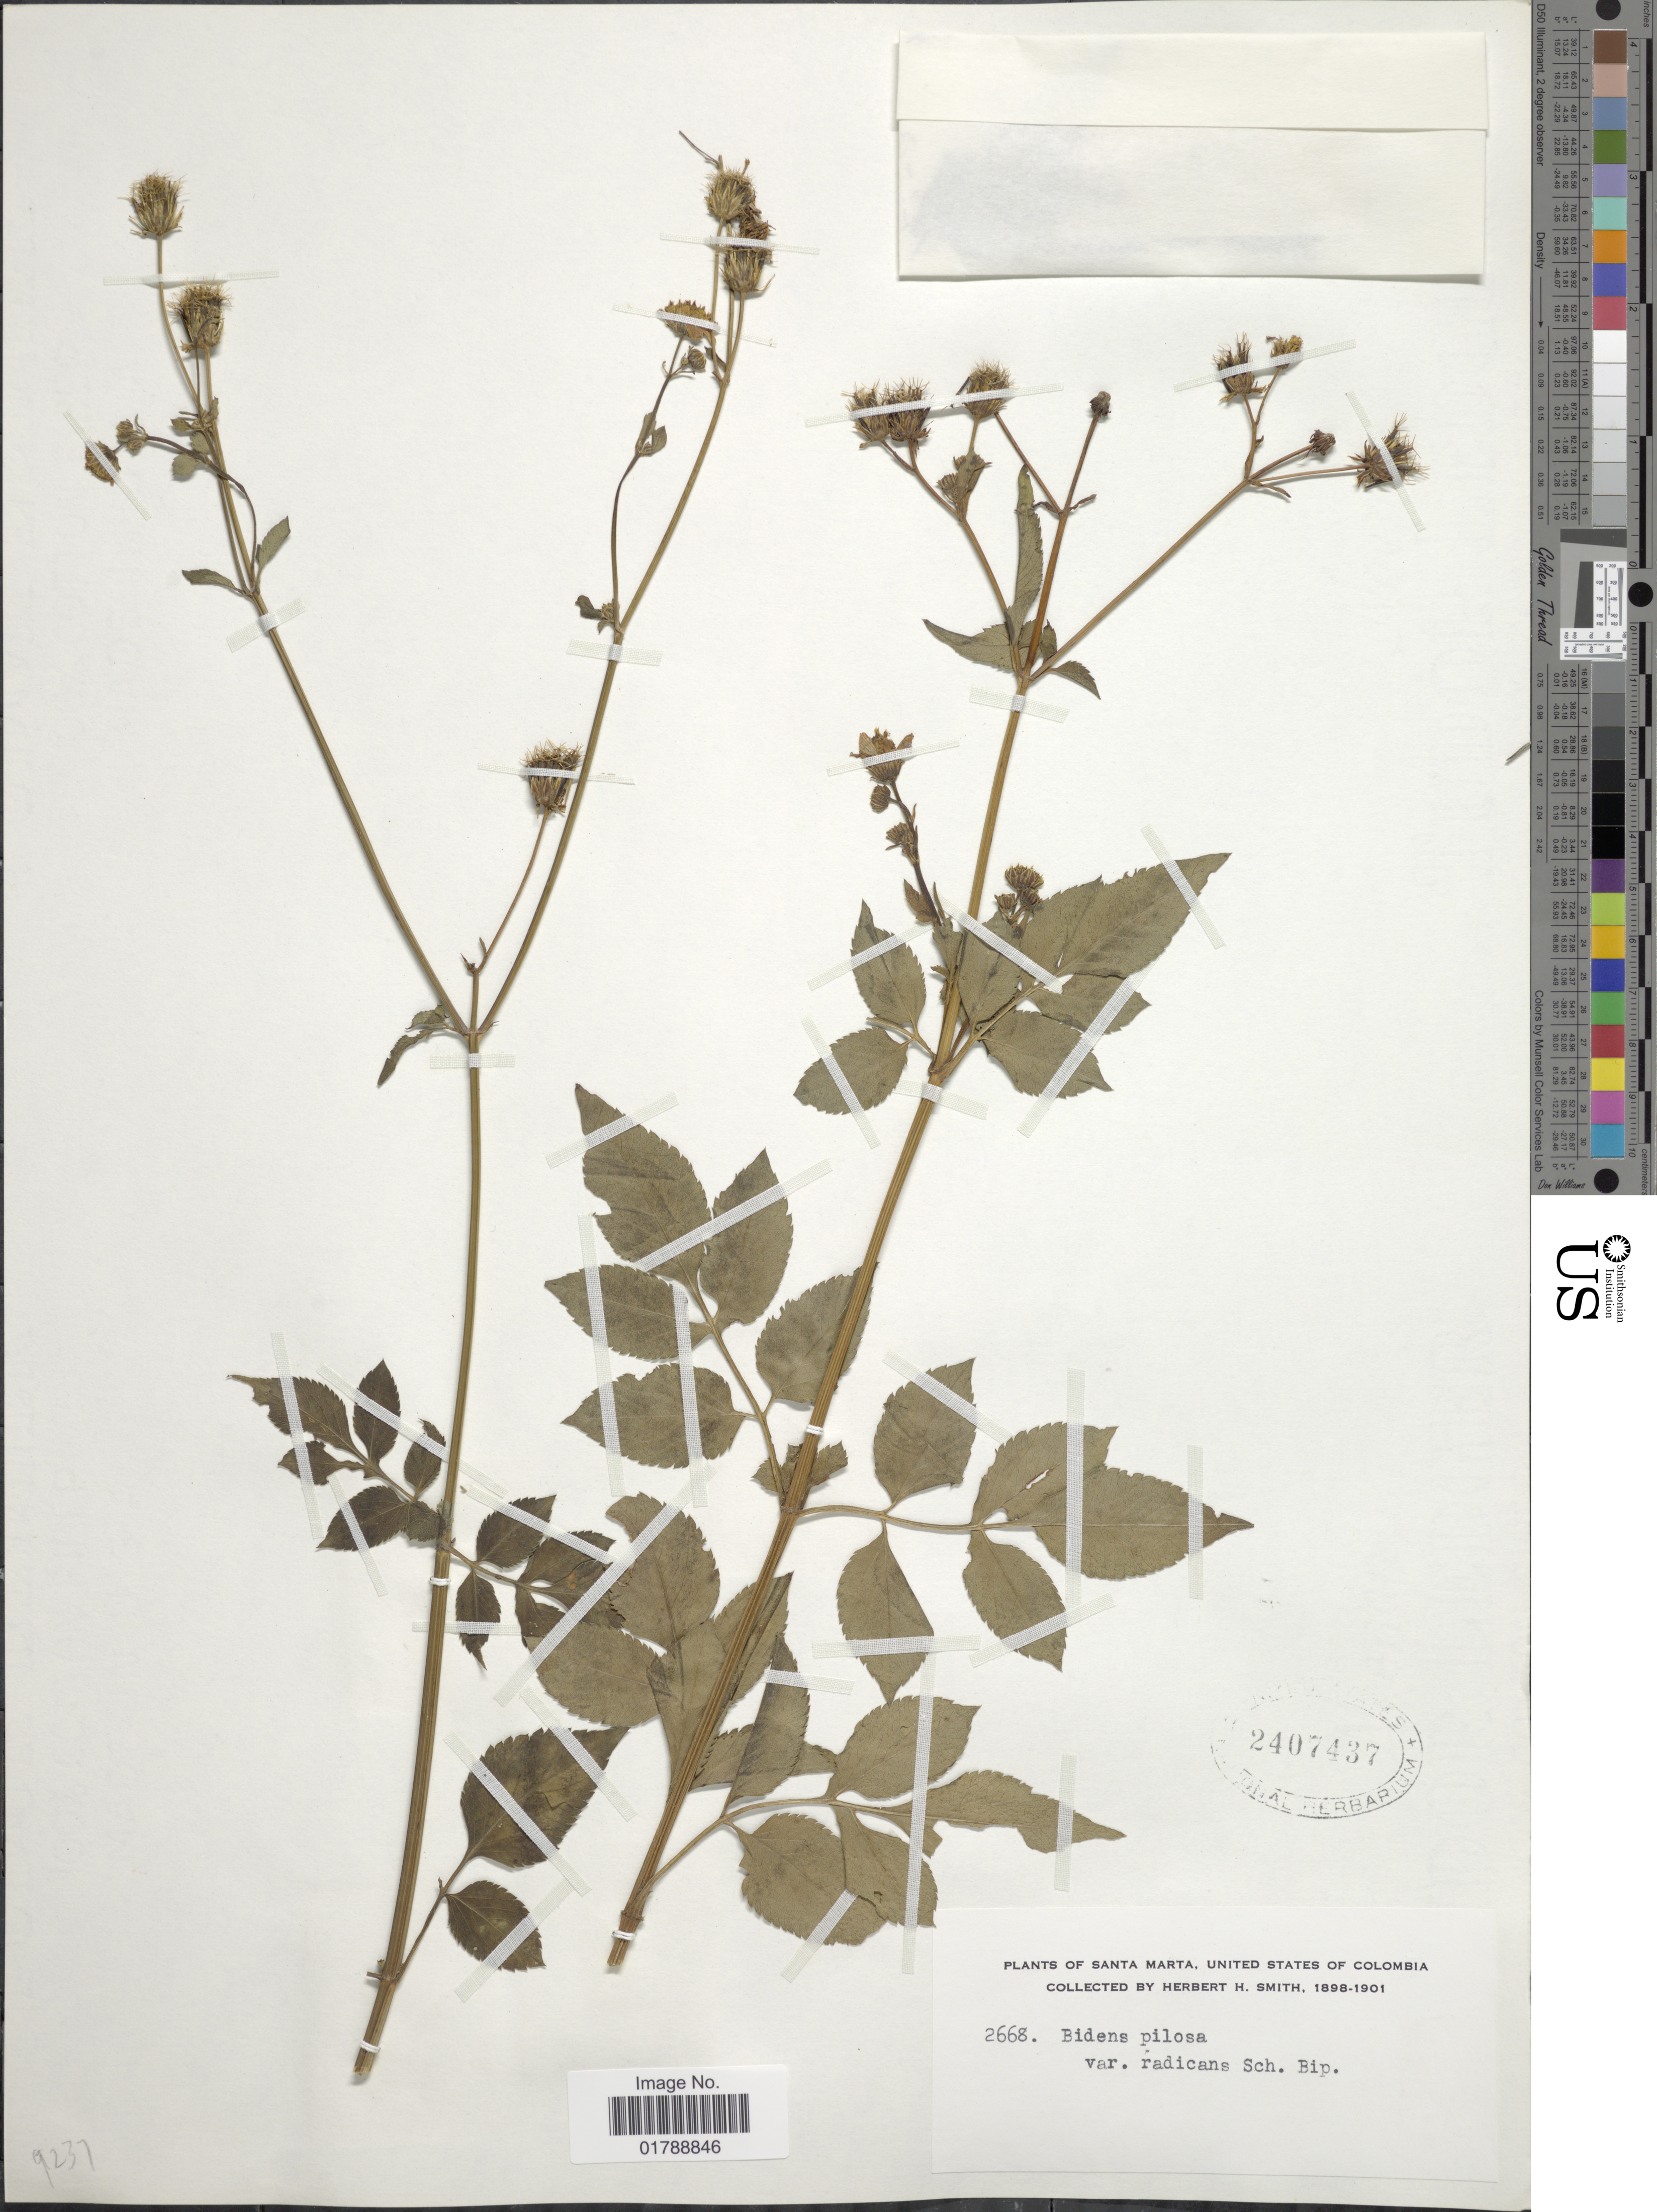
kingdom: Plantae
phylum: Tracheophyta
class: Magnoliopsida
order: Asterales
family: Asteraceae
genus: Bidens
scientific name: Bidens pilosa var. radiata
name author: (Sch. Bip.) J.A. Schmidt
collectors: Herbert H. Smith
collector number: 2668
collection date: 1898/1901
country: Colombia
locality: Santa Marta, United States of Colombia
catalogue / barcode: US 2407437